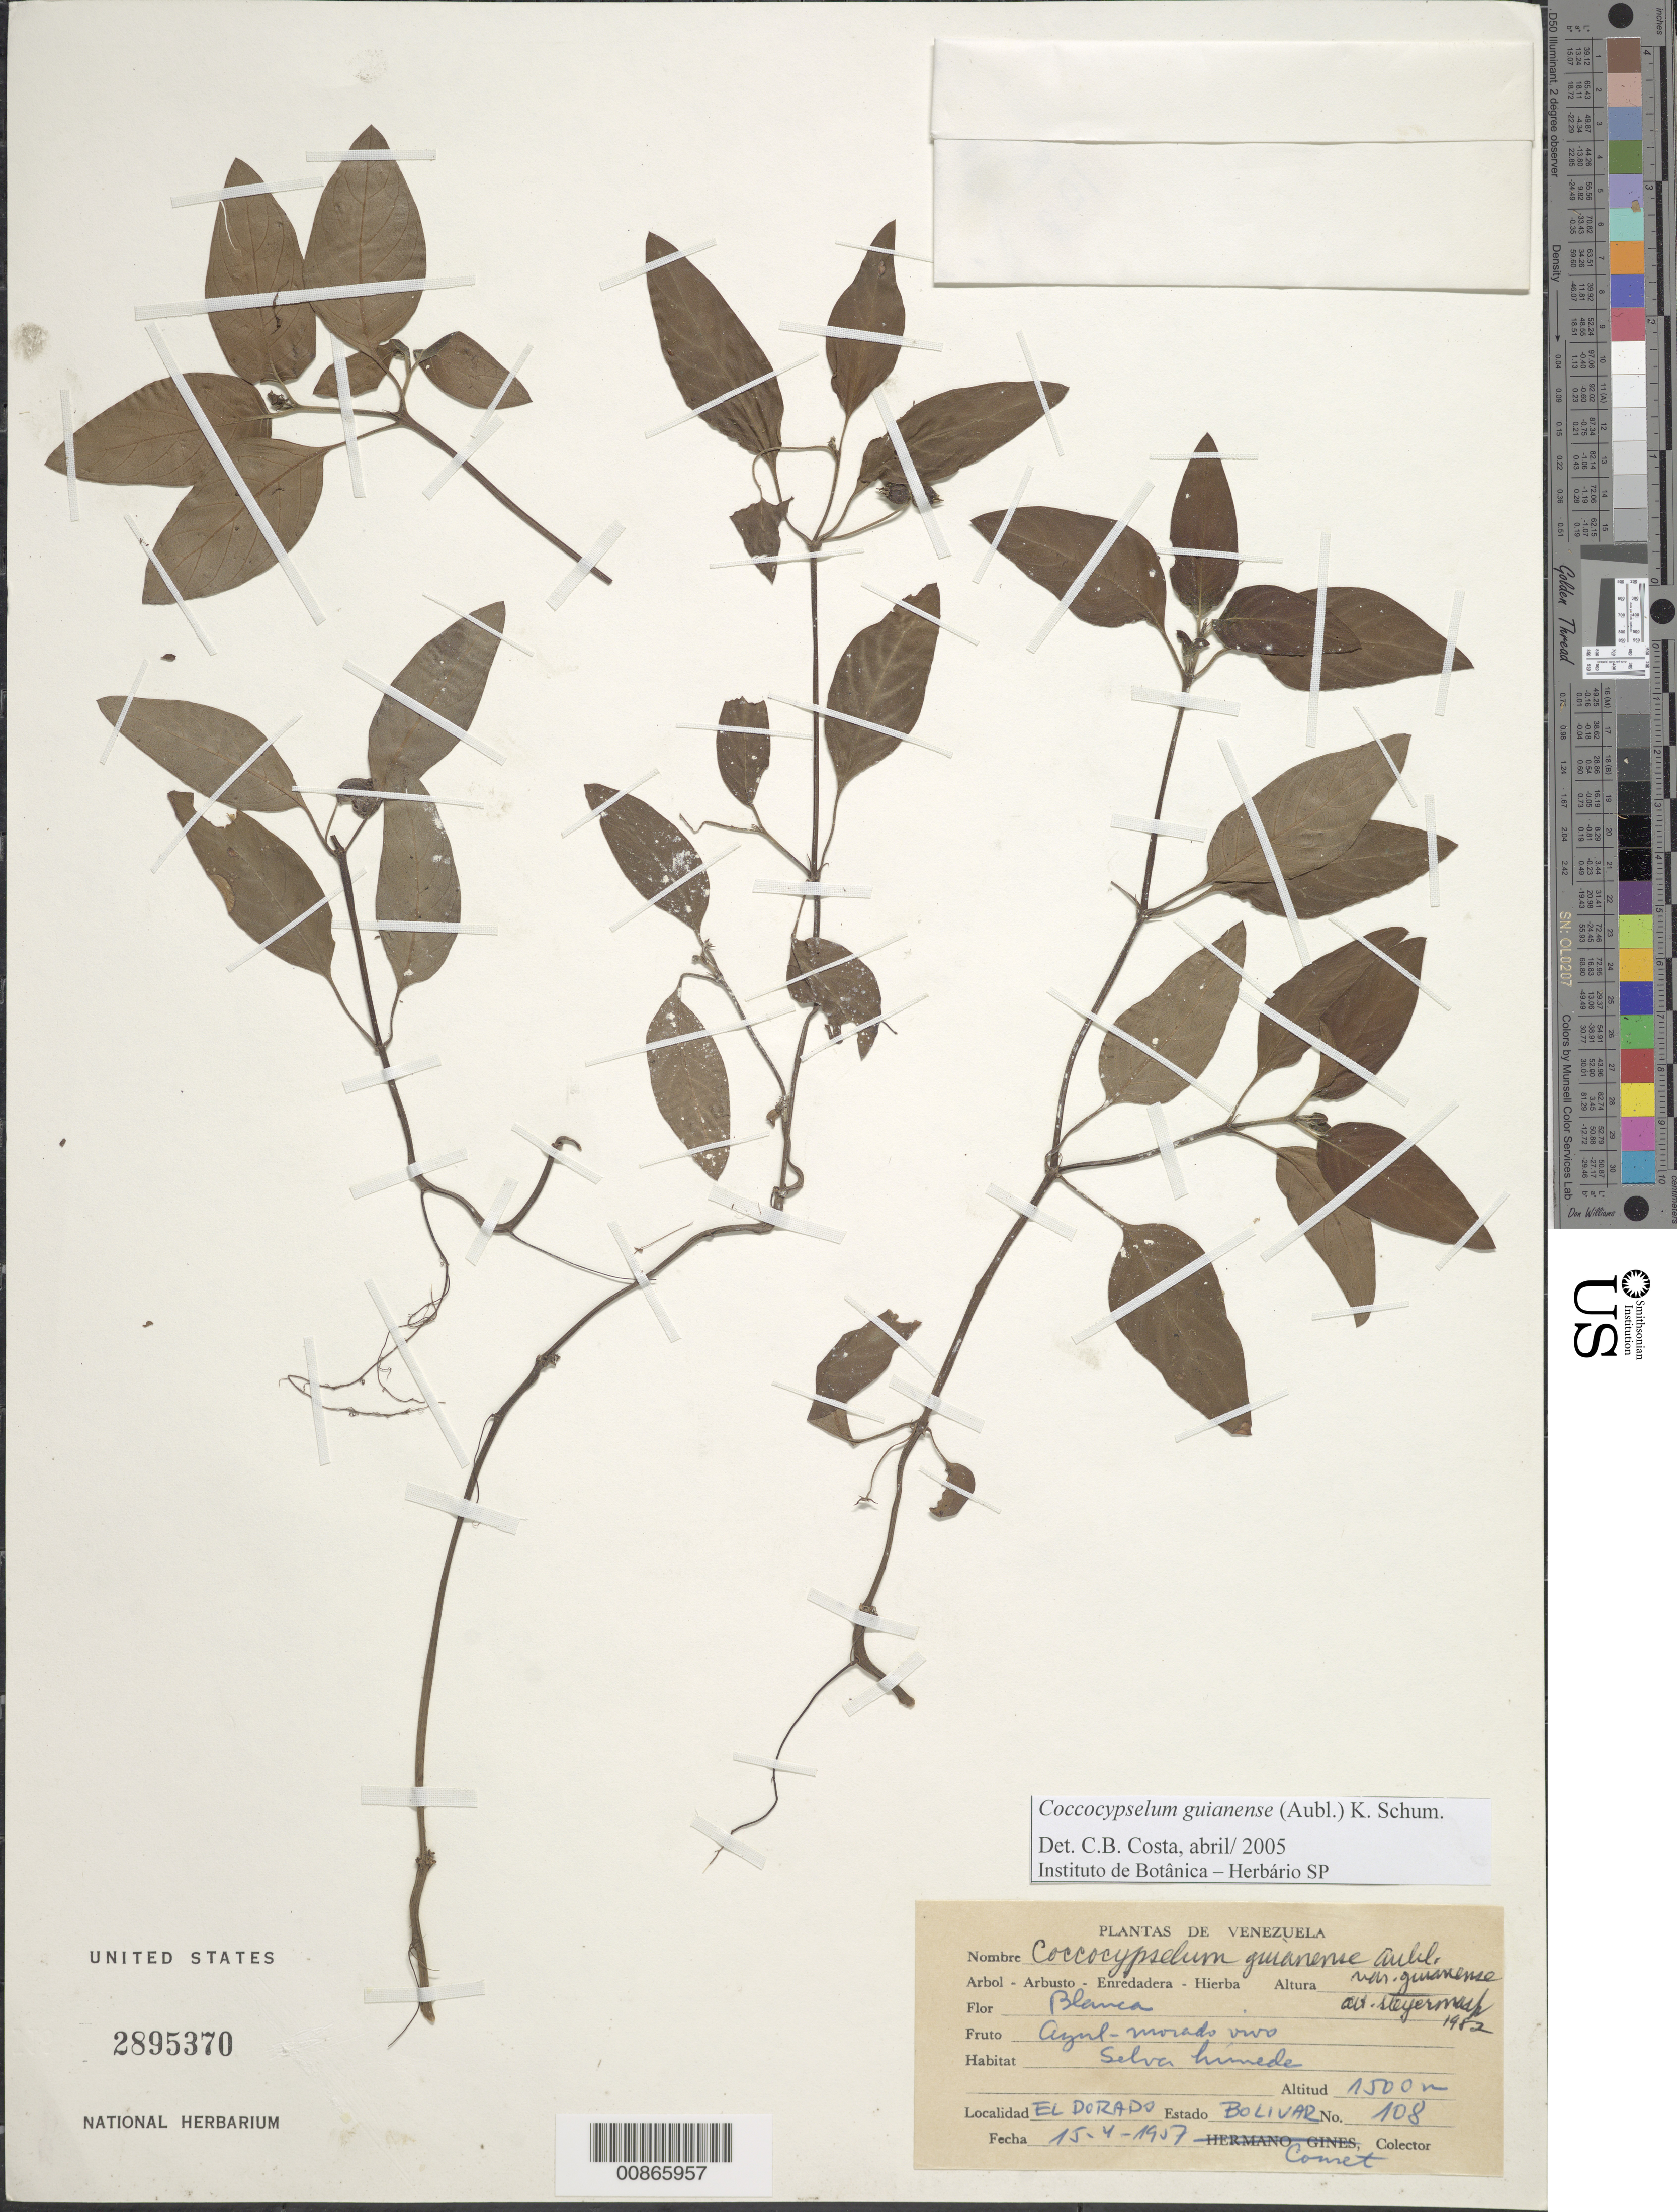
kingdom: Plantae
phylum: Tracheophyta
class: Magnoliopsida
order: Gentianales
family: Rubiaceae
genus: Coccocypselum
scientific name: Coccocypselum guianense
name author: (Aubl.) K. Schum.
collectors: -. Couret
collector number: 108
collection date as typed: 15-Apr-57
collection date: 1957-04-15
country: Venezuela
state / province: Bolívar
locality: El Dorado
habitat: Selva húmeda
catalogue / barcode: US 2895370